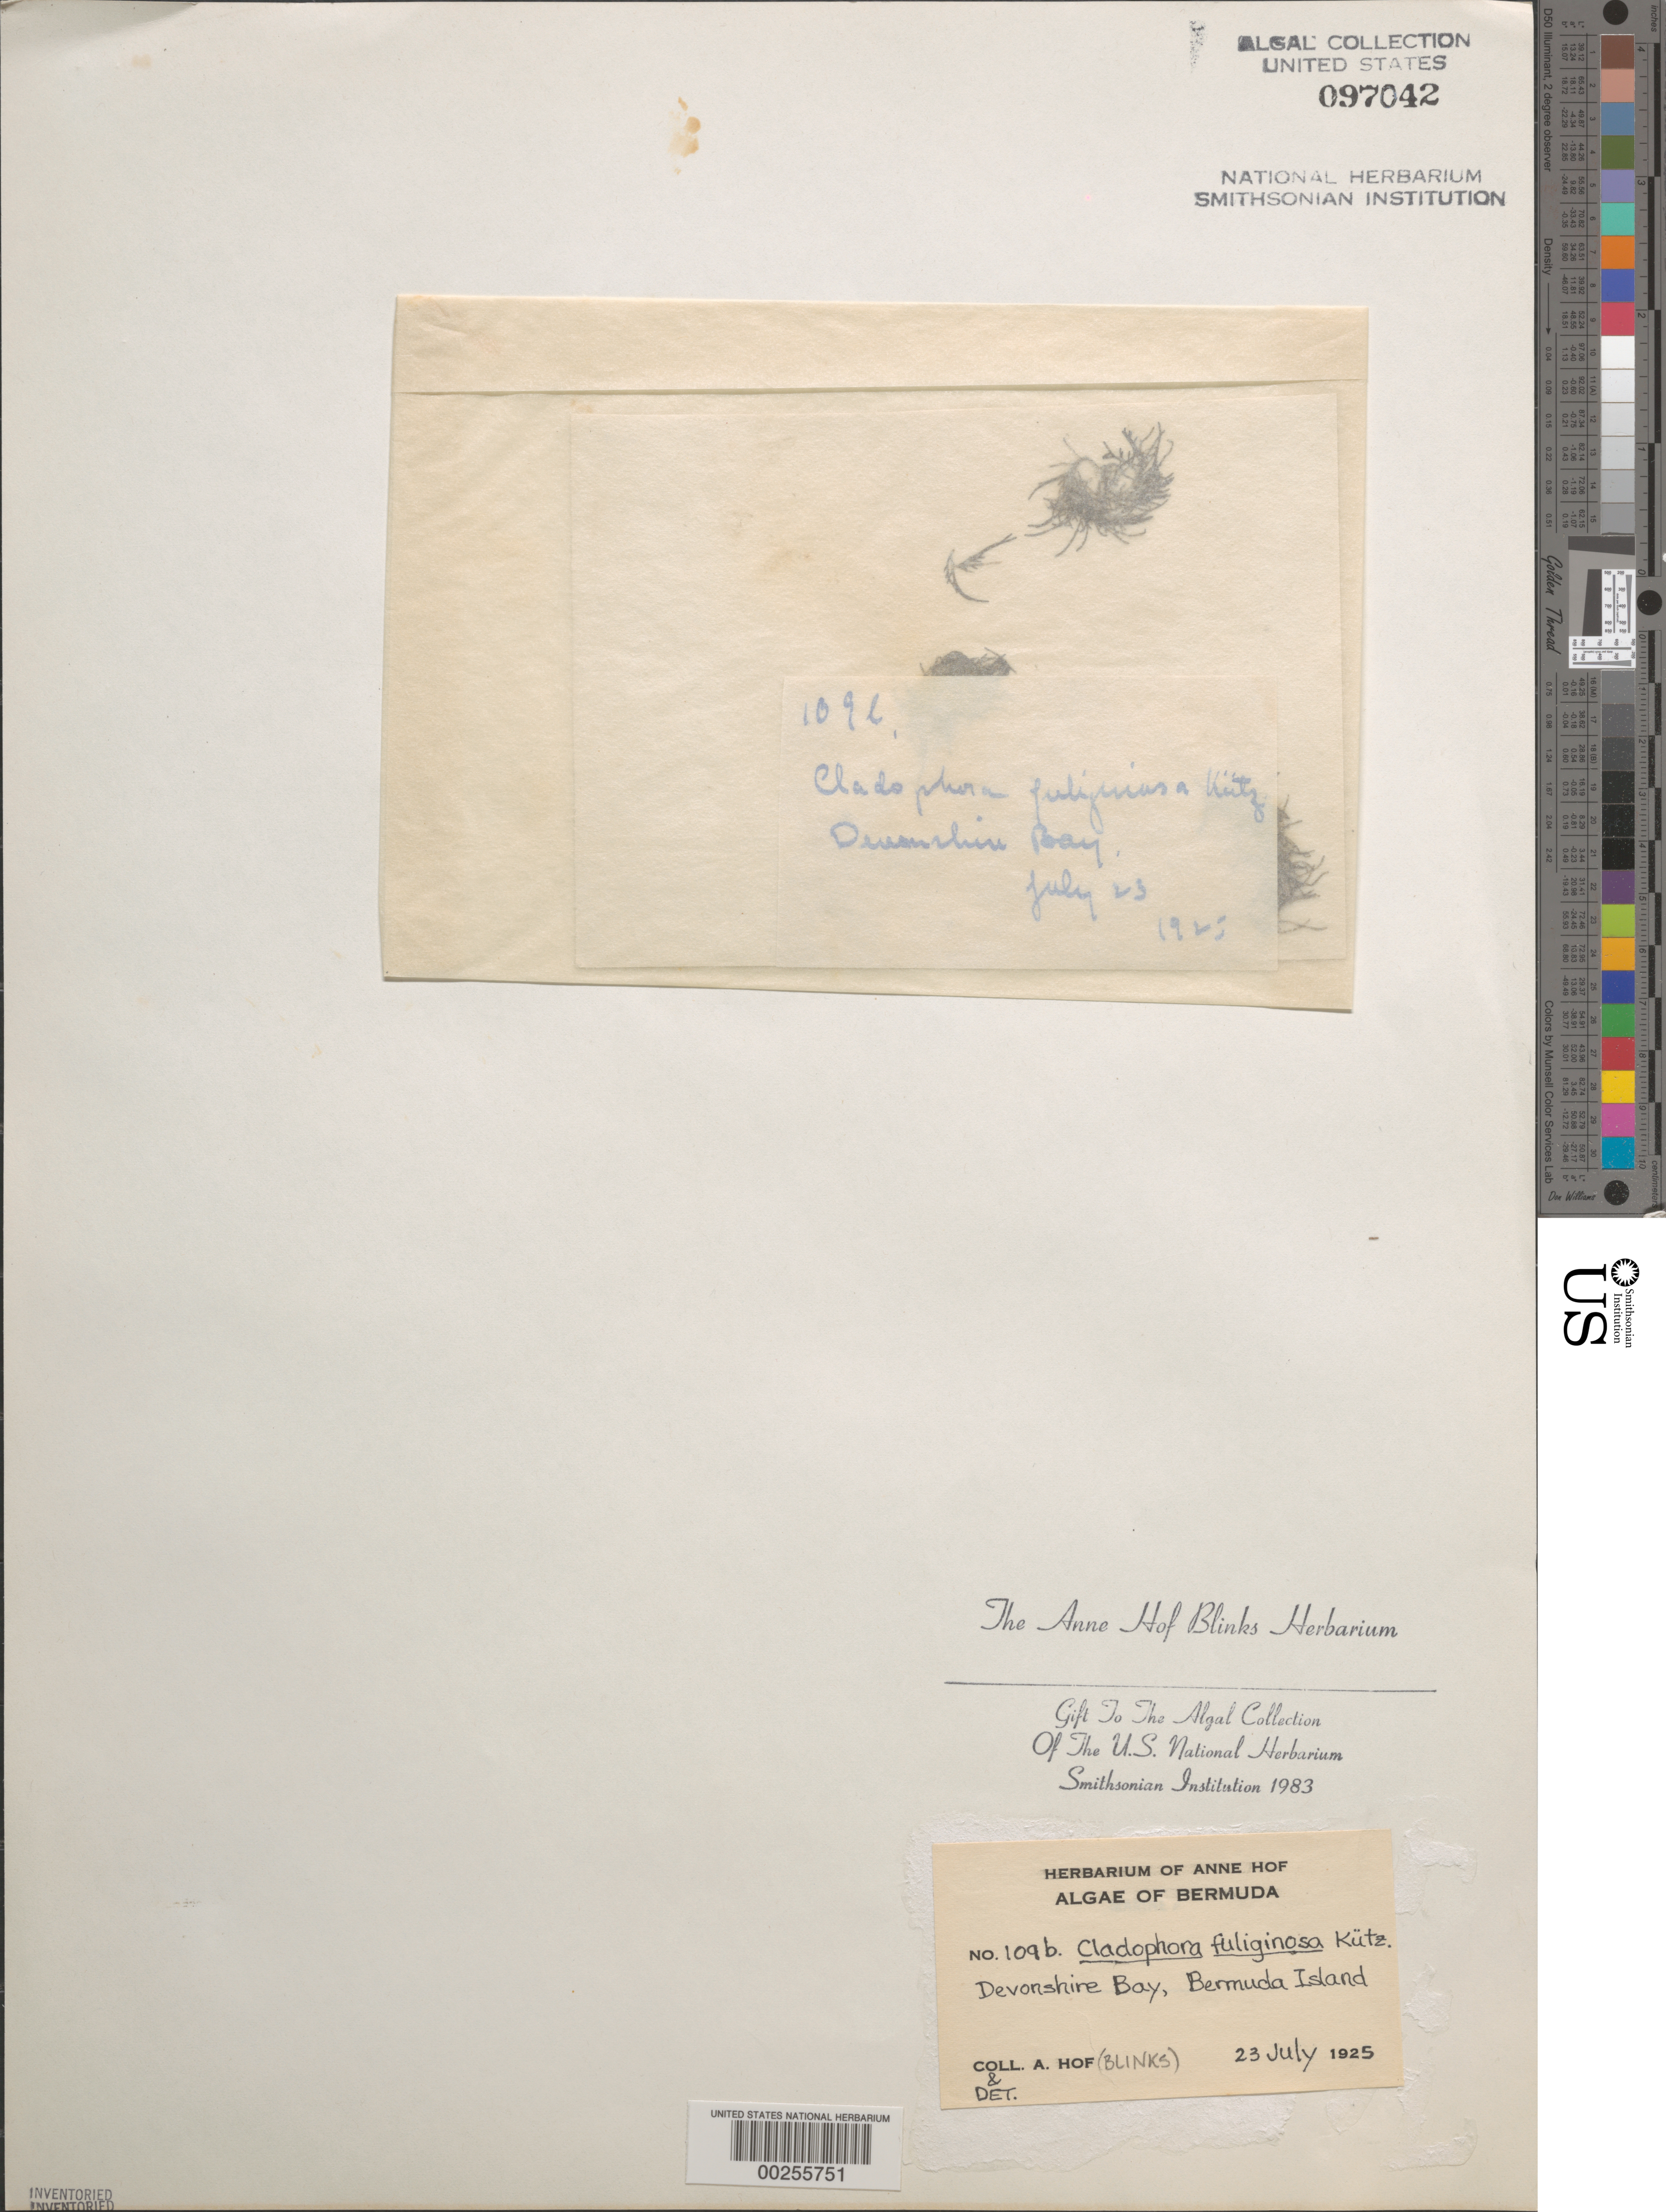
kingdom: Plantae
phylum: Chlorophyta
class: Ulvophyceae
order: Cladophorales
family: Cladophoraceae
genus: Cladophora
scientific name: Cladophora fuliginosa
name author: Kütz.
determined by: Blinks, Anne Hof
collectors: A. Blinks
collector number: AHB 109b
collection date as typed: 23 Jul 1925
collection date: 1925-07-23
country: Bermuda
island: Bermuda Island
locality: Devonshire Bay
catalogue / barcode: US 97042